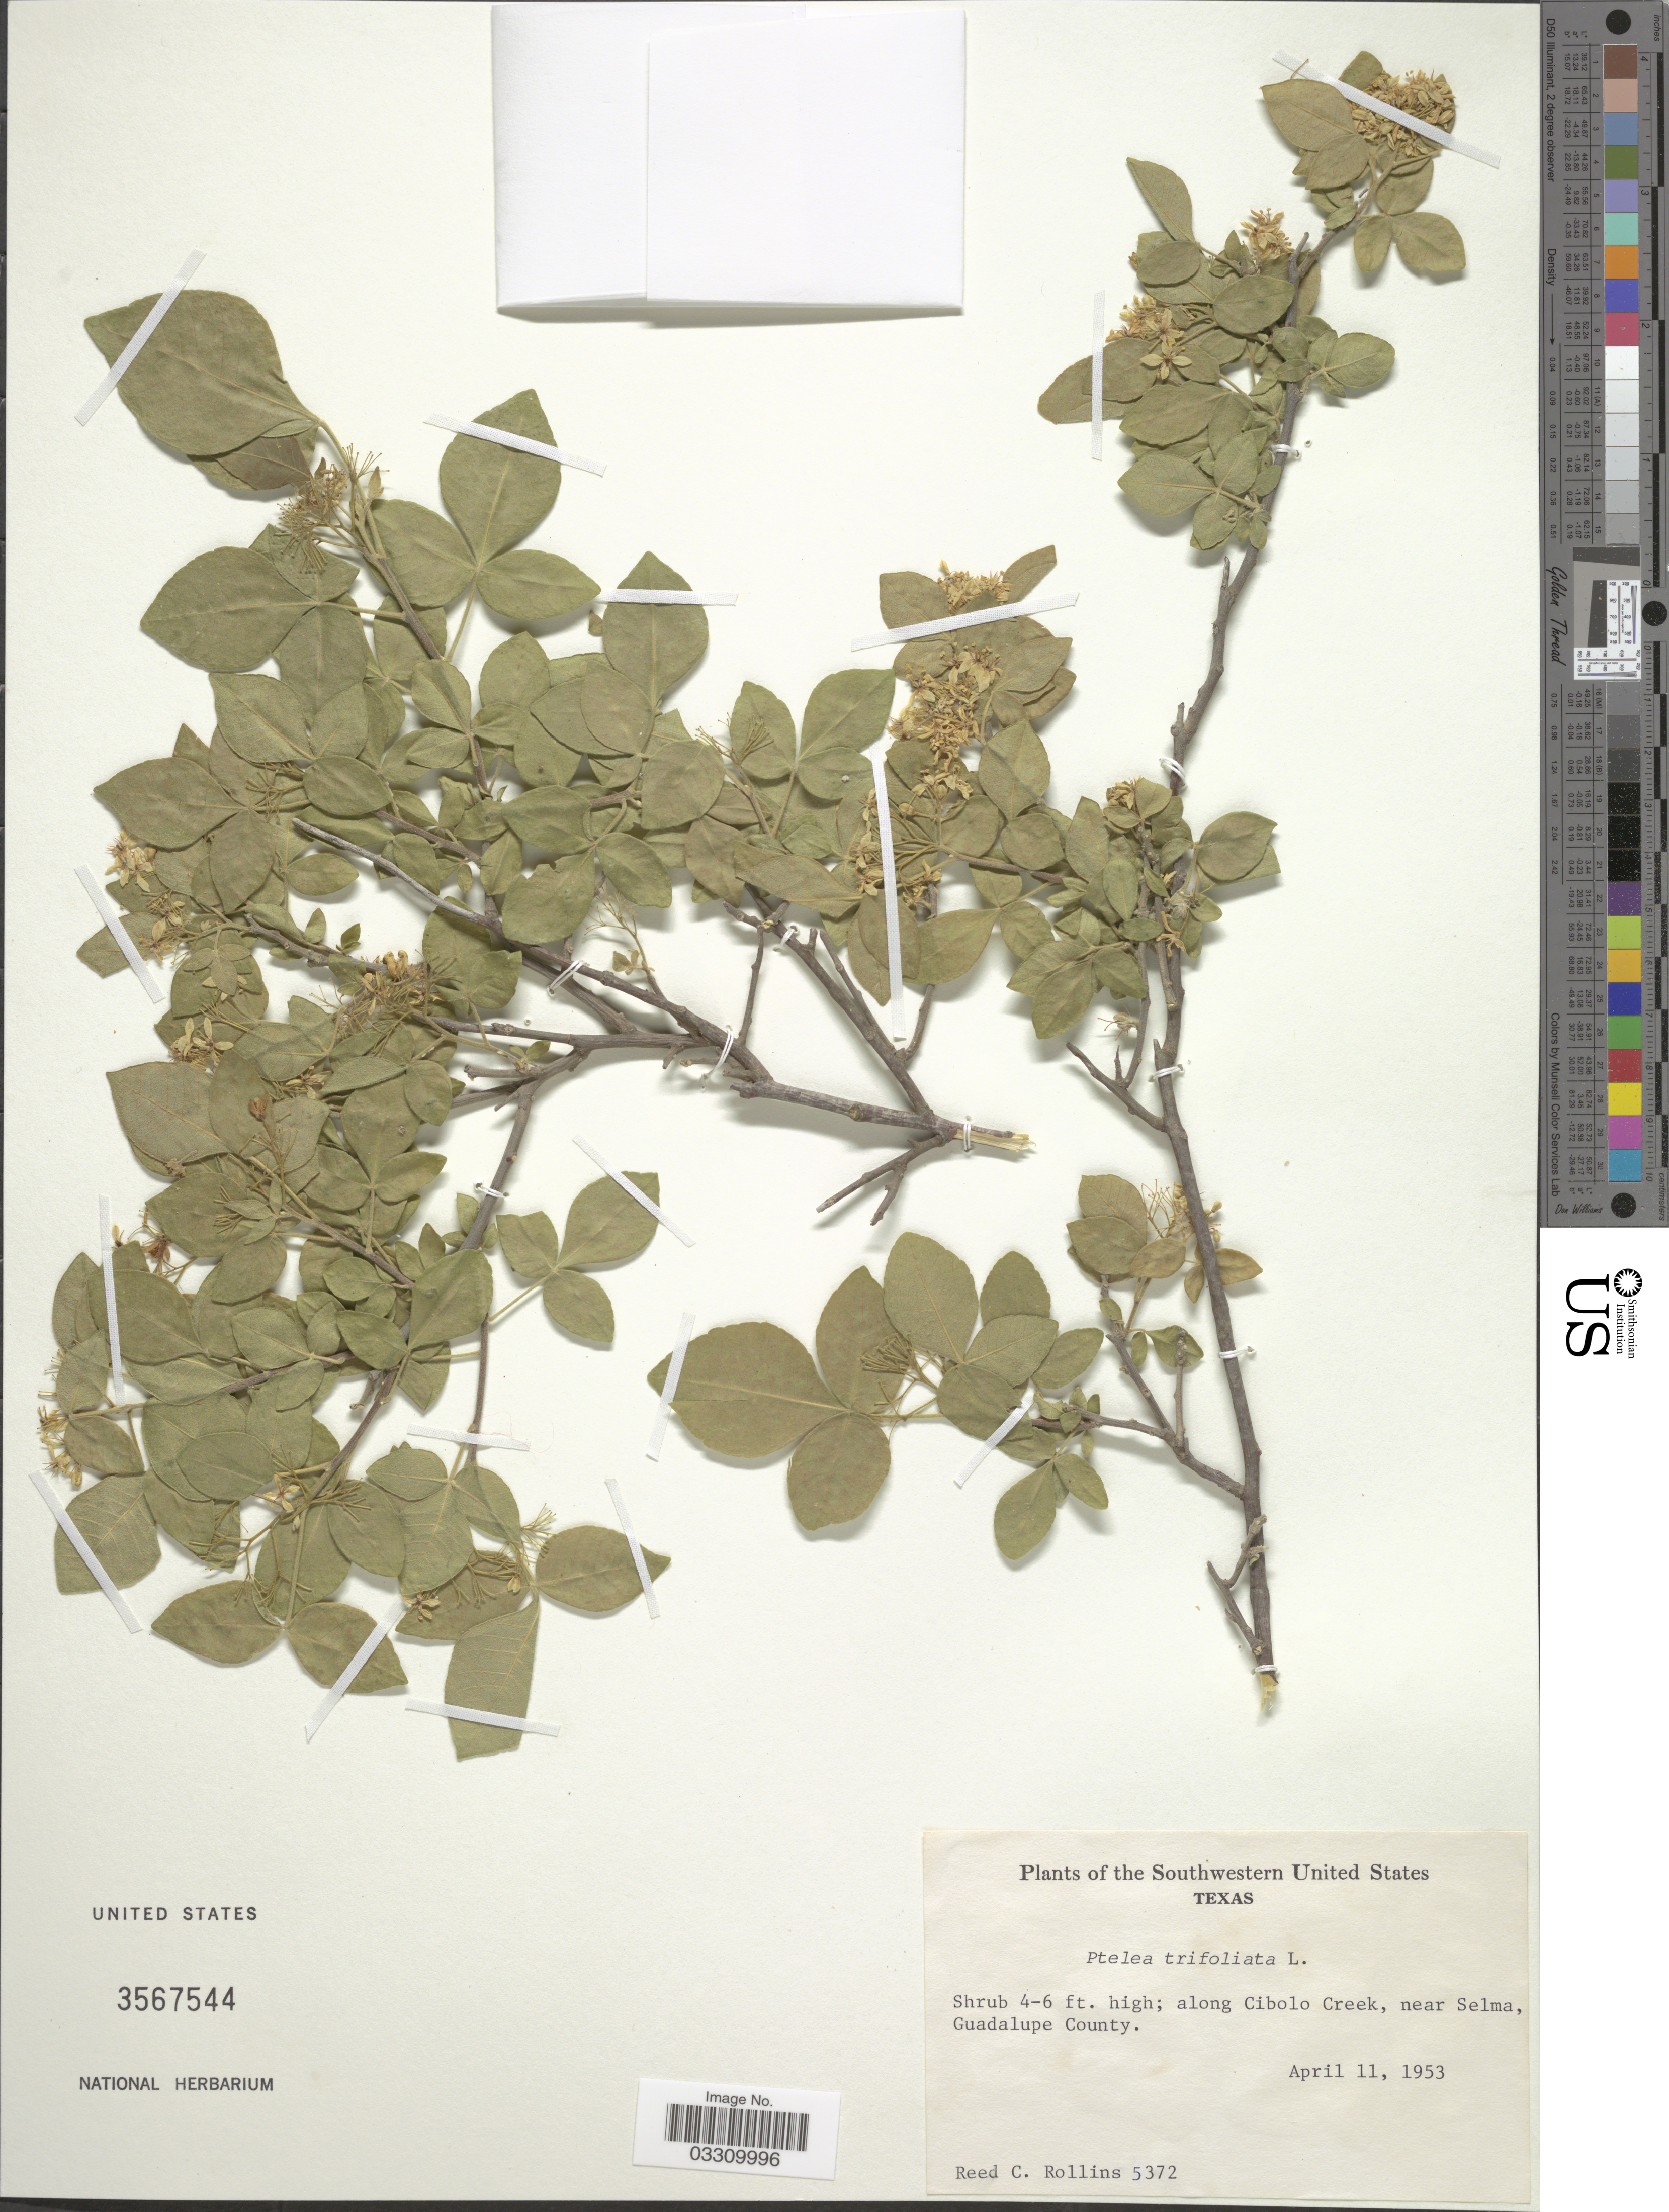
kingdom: Plantae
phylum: Tracheophyta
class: Magnoliopsida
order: Sapindales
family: Rutaceae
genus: Ptelea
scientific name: Ptelea trifoliata var. trifoliata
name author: L.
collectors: R. C. Rollins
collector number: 5372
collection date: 1953-04-11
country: United States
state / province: Texas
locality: Southwestern United States. Along Cibolo Creek, near Selma, Guadalupe County.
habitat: along Cibolo Creek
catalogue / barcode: US 3567544